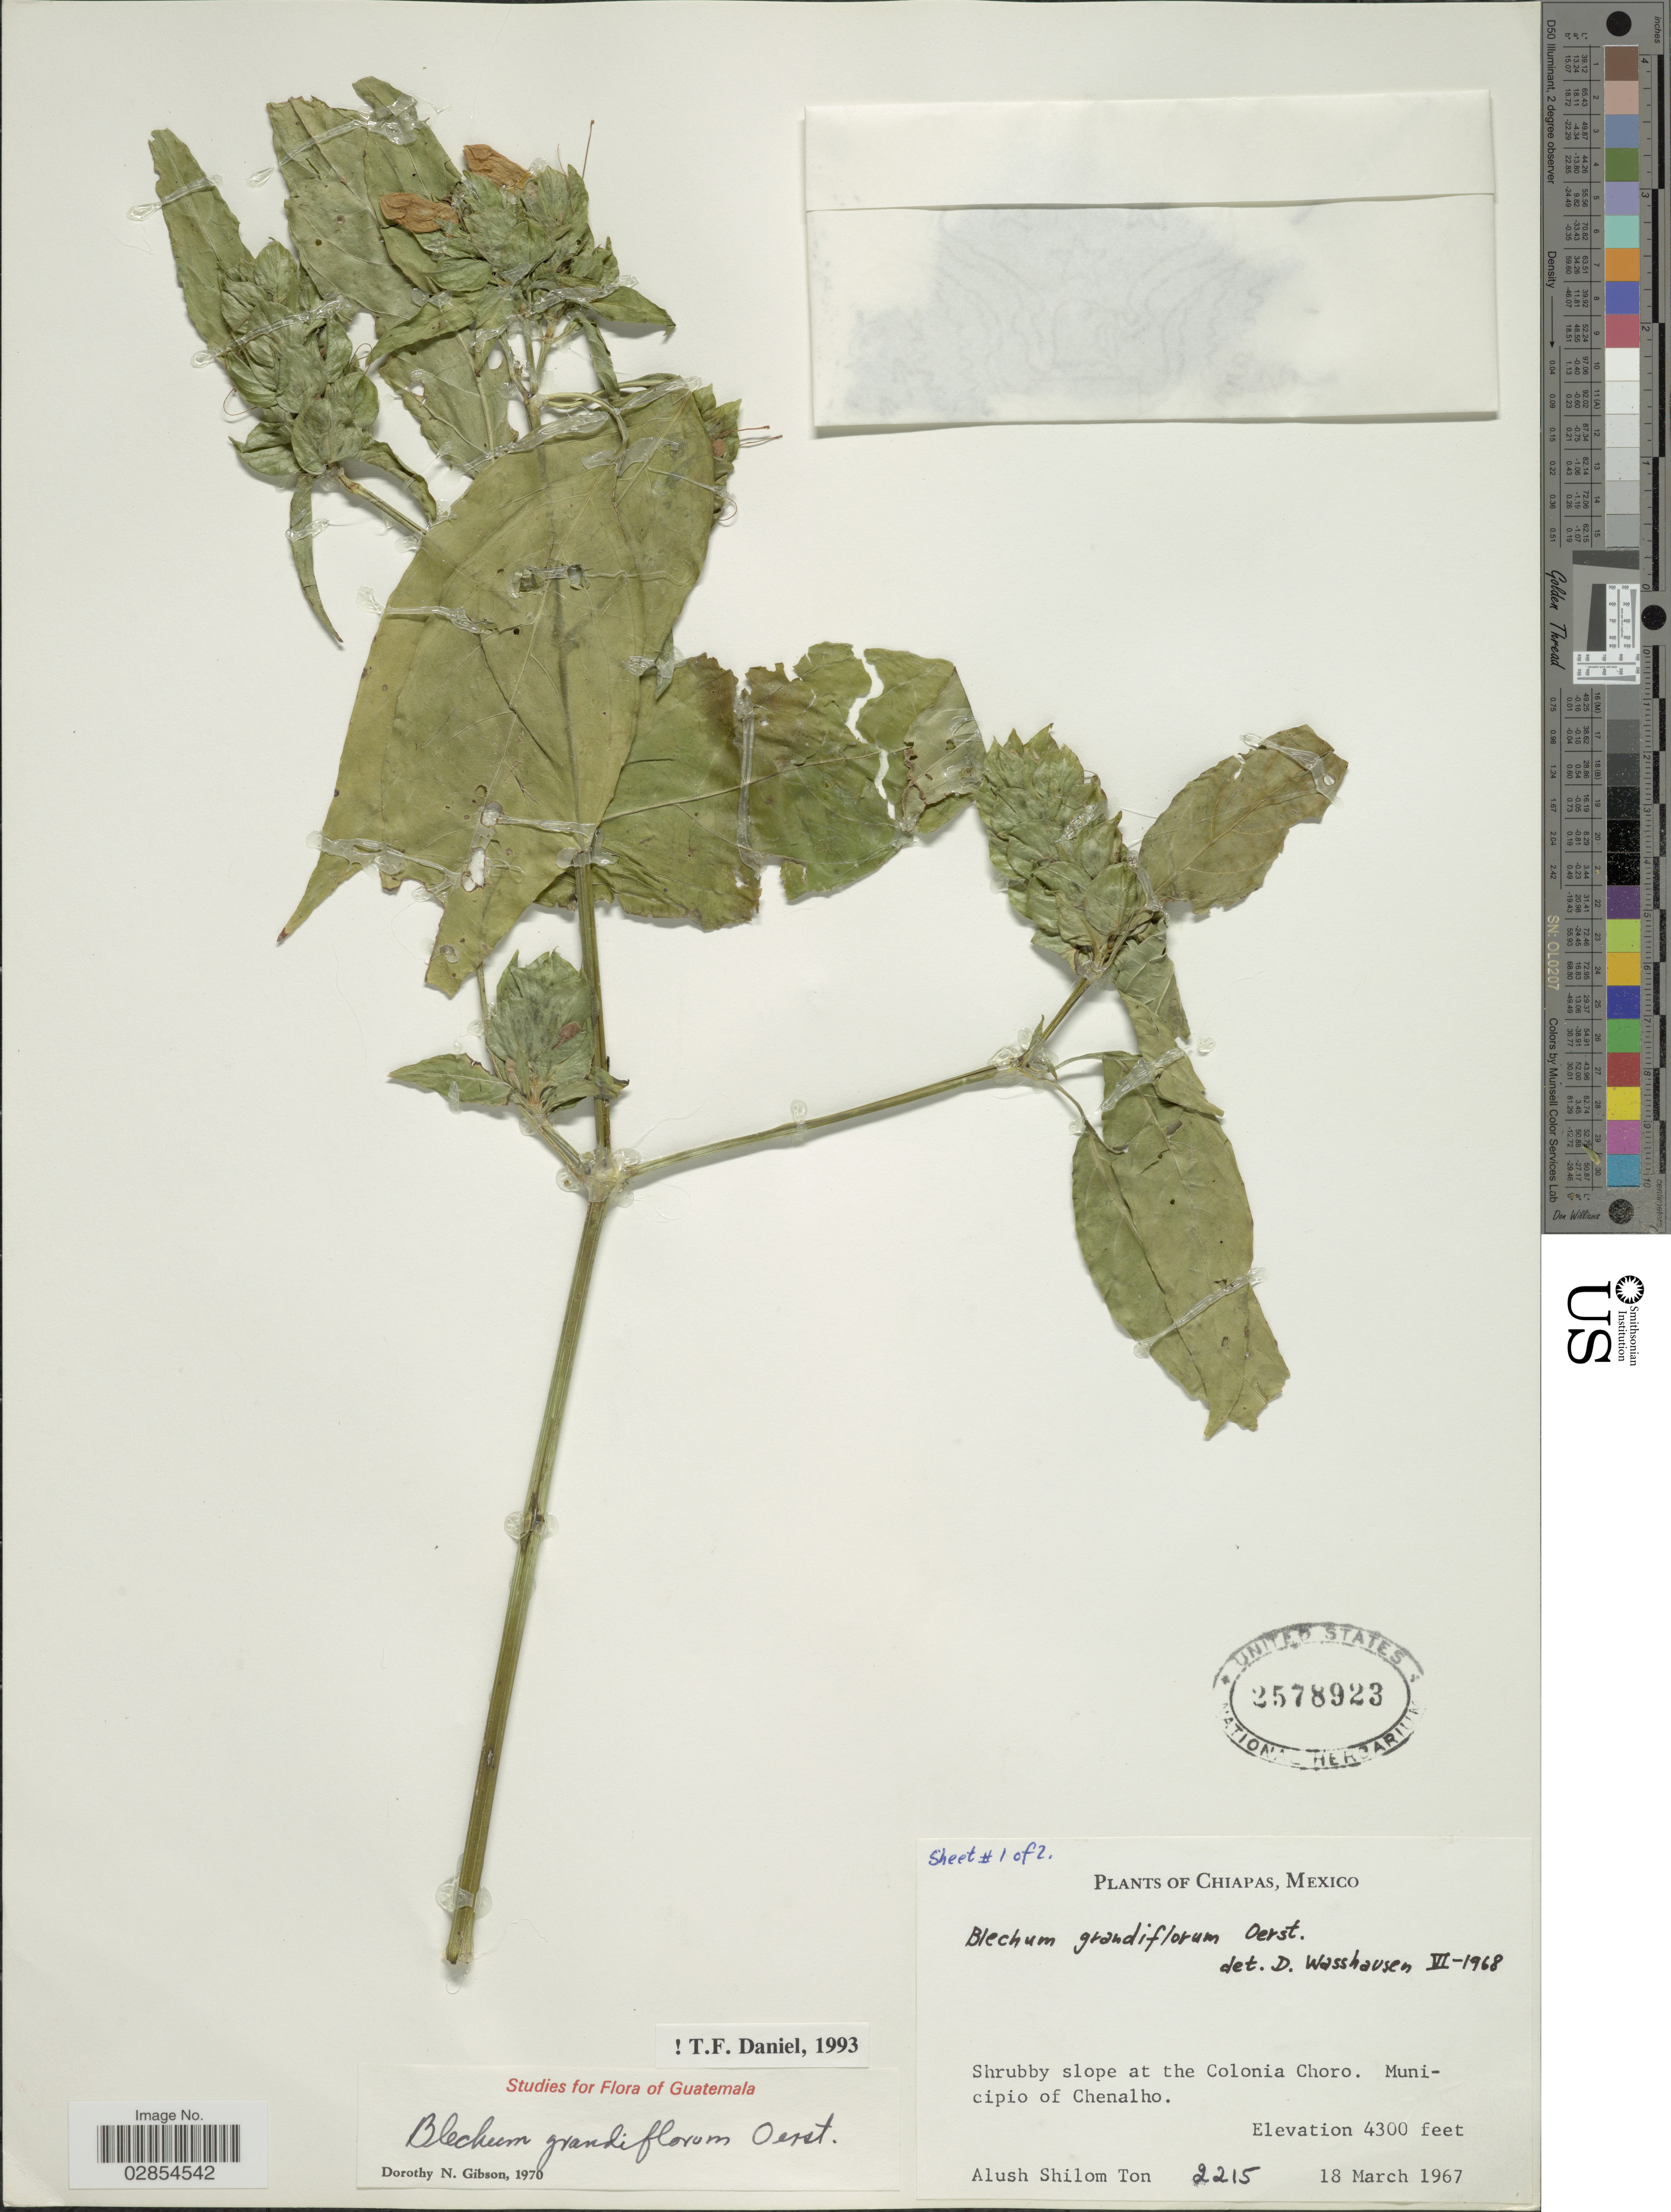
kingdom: Plantae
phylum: Tracheophyta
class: Magnoliopsida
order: Lamiales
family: Acanthaceae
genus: Blechum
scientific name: Blechum grandiflorum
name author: Oerst.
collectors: A. M. Ton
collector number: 2215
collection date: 1967-03-18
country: Mexico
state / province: Chiapas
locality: Shrubby slope at the Colonia Choro. Municipio of Chenalho.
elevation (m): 1311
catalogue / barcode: US 2578923